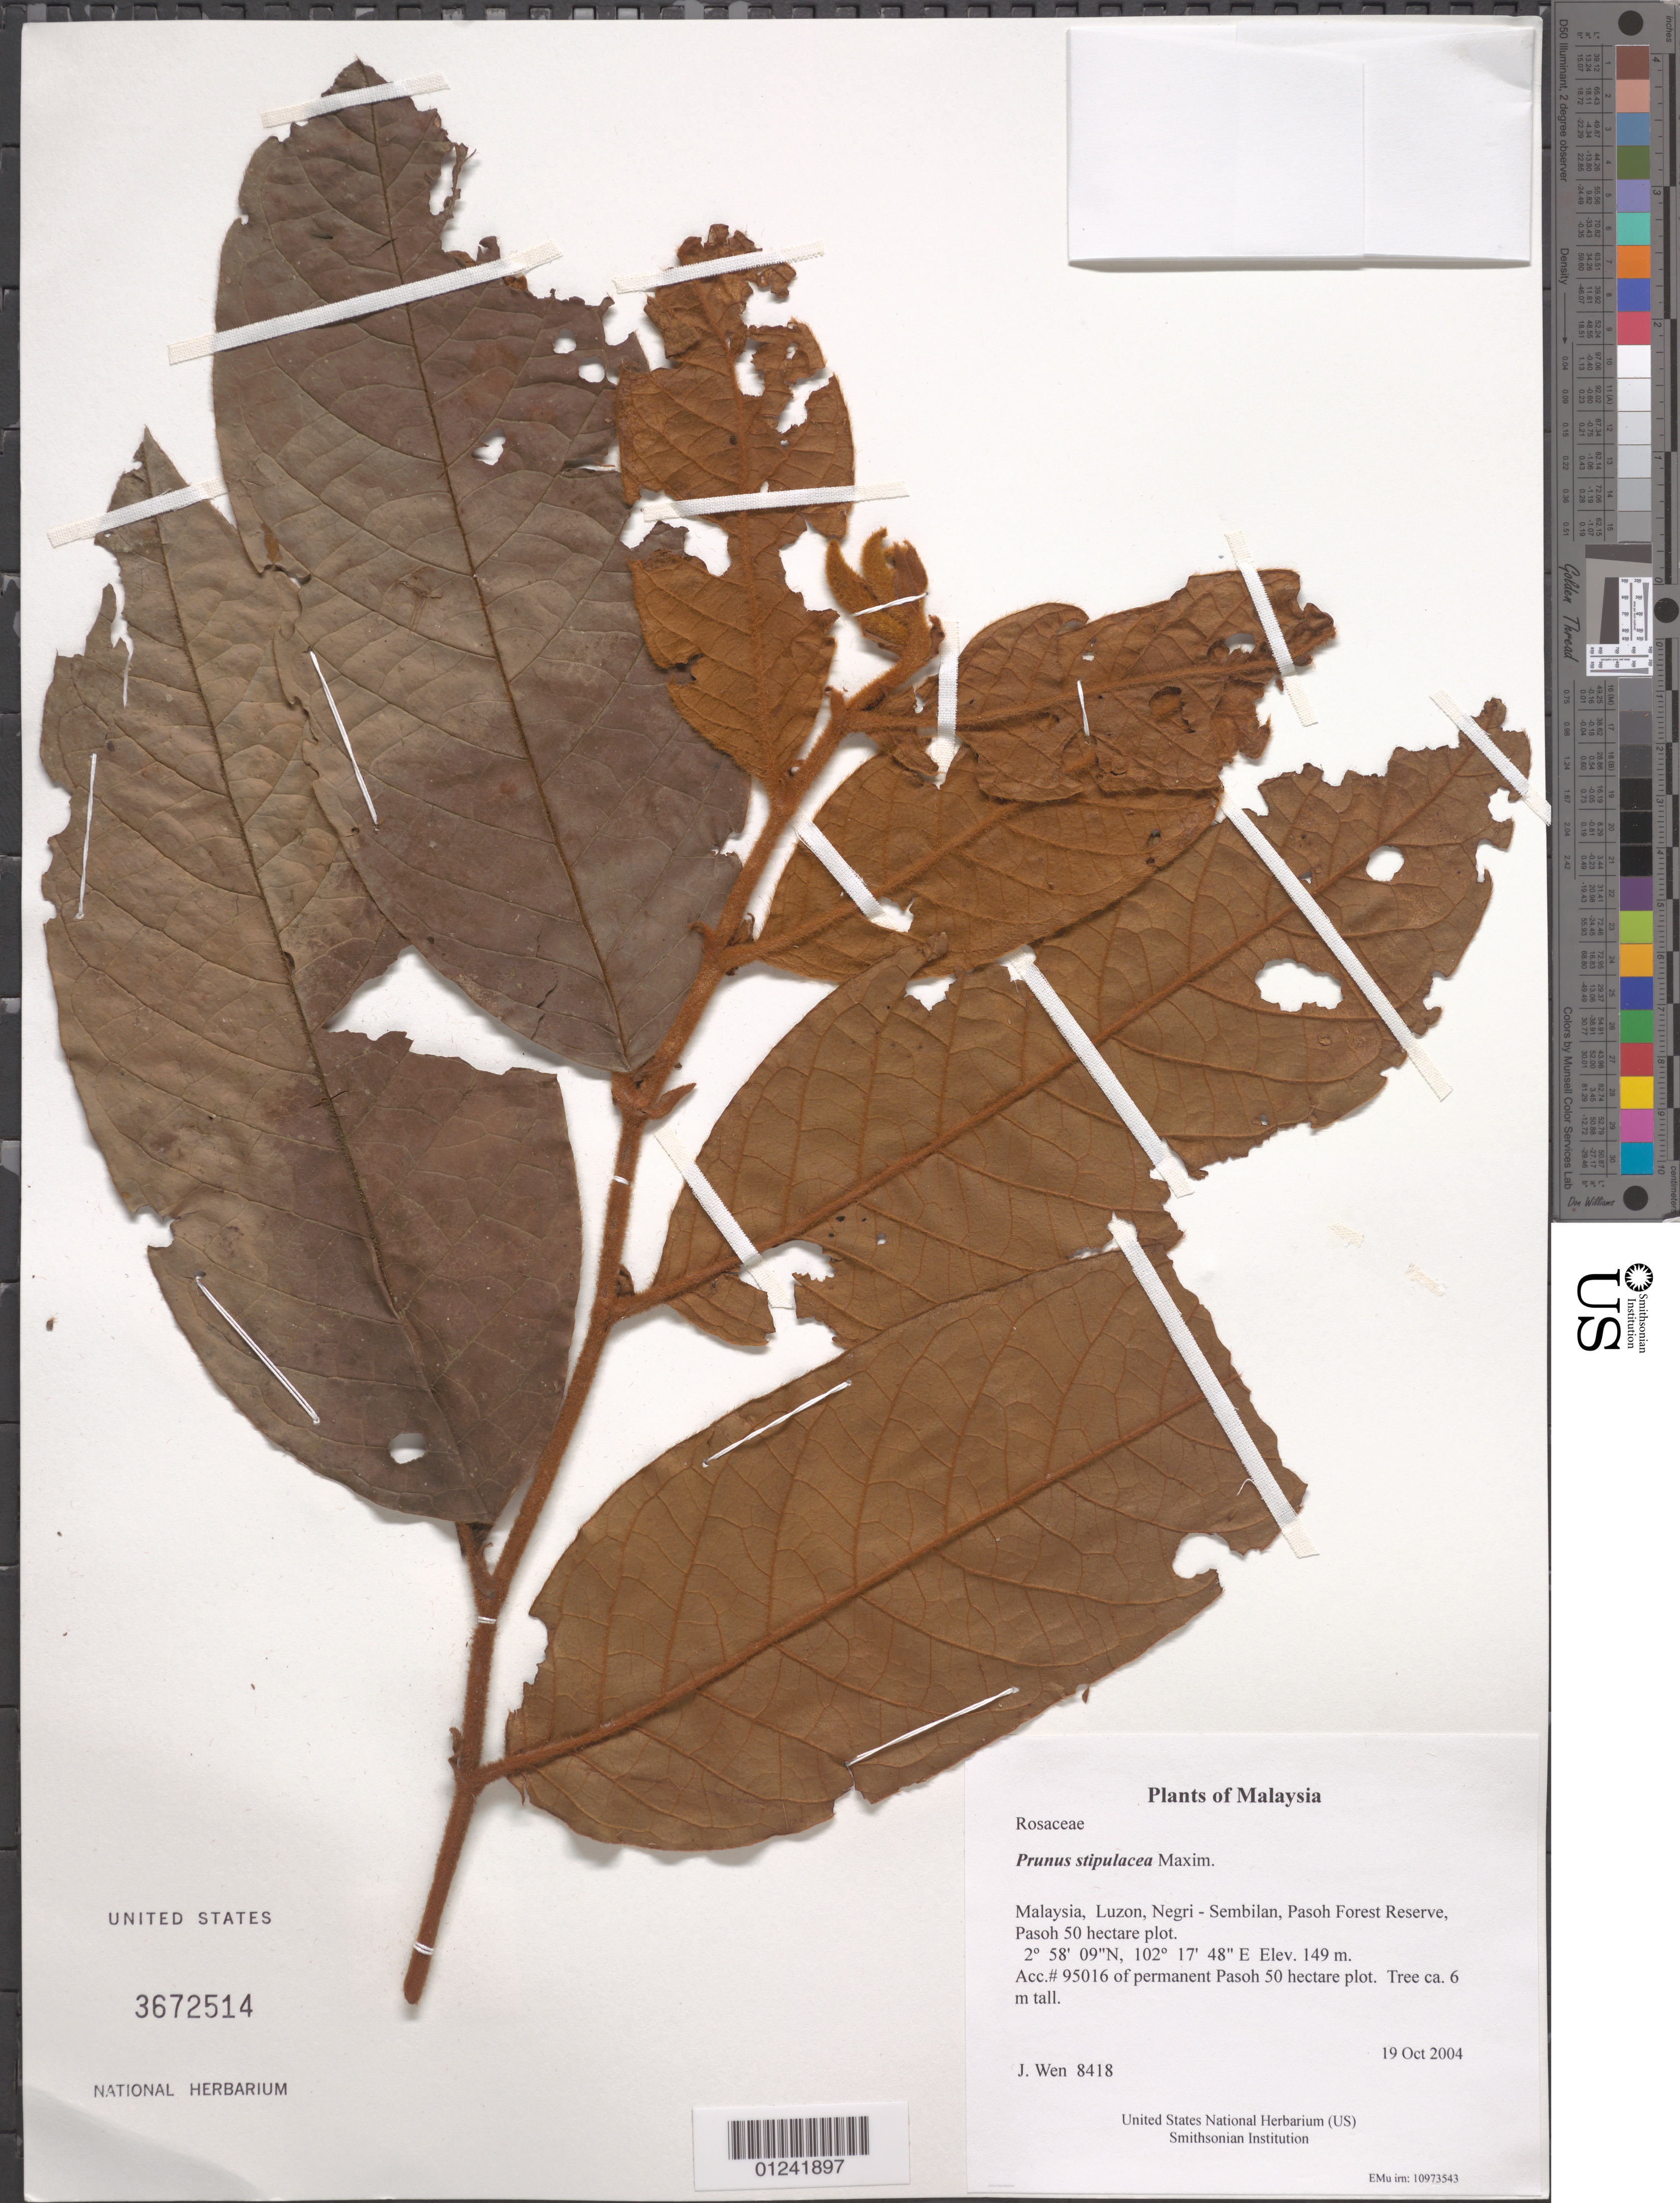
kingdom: Plantae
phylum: Tracheophyta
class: Magnoliopsida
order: Rosales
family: Rosaceae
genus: Prunus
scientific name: Prunus stipulacea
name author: Maxim.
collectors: J. Wen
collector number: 8418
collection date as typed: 19 Oct 2004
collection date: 2004-10-19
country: Malaysia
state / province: Negeri Sembilan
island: Luzon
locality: Pasoh Forest Reserve, Pasoh 50 hectare plot.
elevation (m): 149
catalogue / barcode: US 3672514